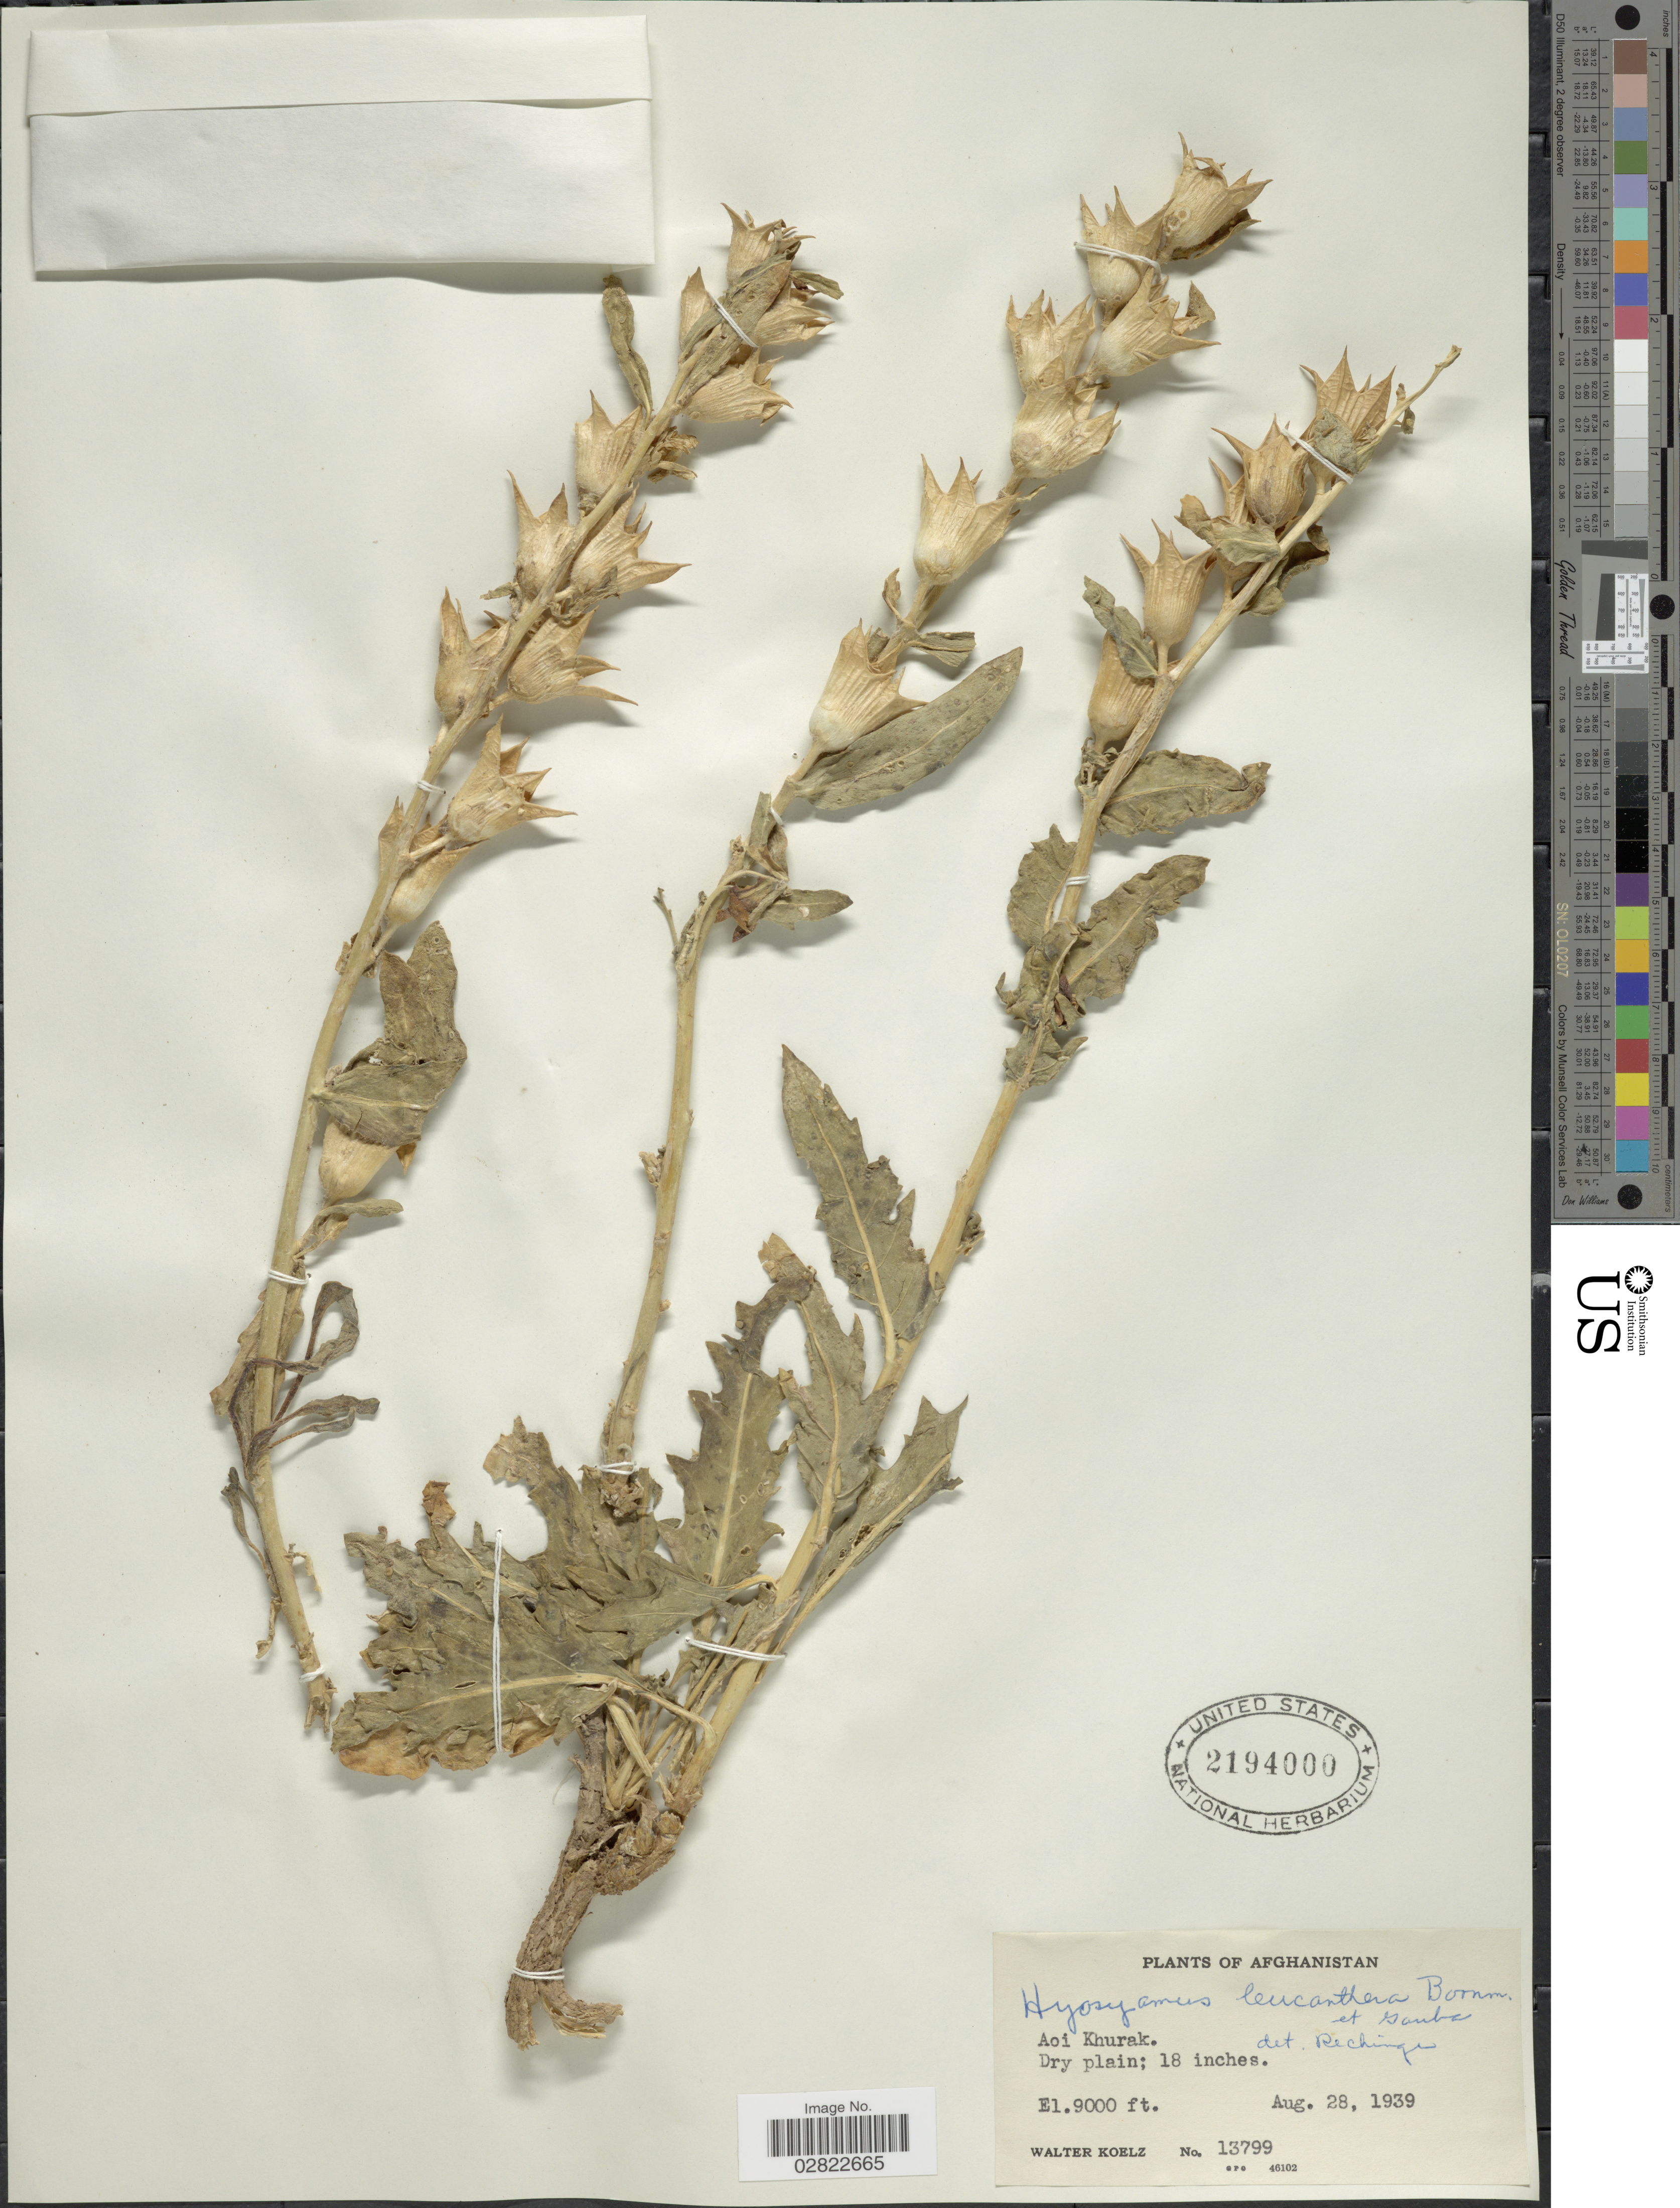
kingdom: Plantae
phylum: Tracheophyta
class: Magnoliopsida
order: Solanales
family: Solanaceae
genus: Hyoscyamus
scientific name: Hyoscyamus leucanthera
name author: Bornm. & Gauba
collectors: W. N. Koelz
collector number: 13799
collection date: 1939-08-28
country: Afghanistan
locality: Aoi Khurak.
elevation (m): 2743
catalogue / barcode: US 2194000